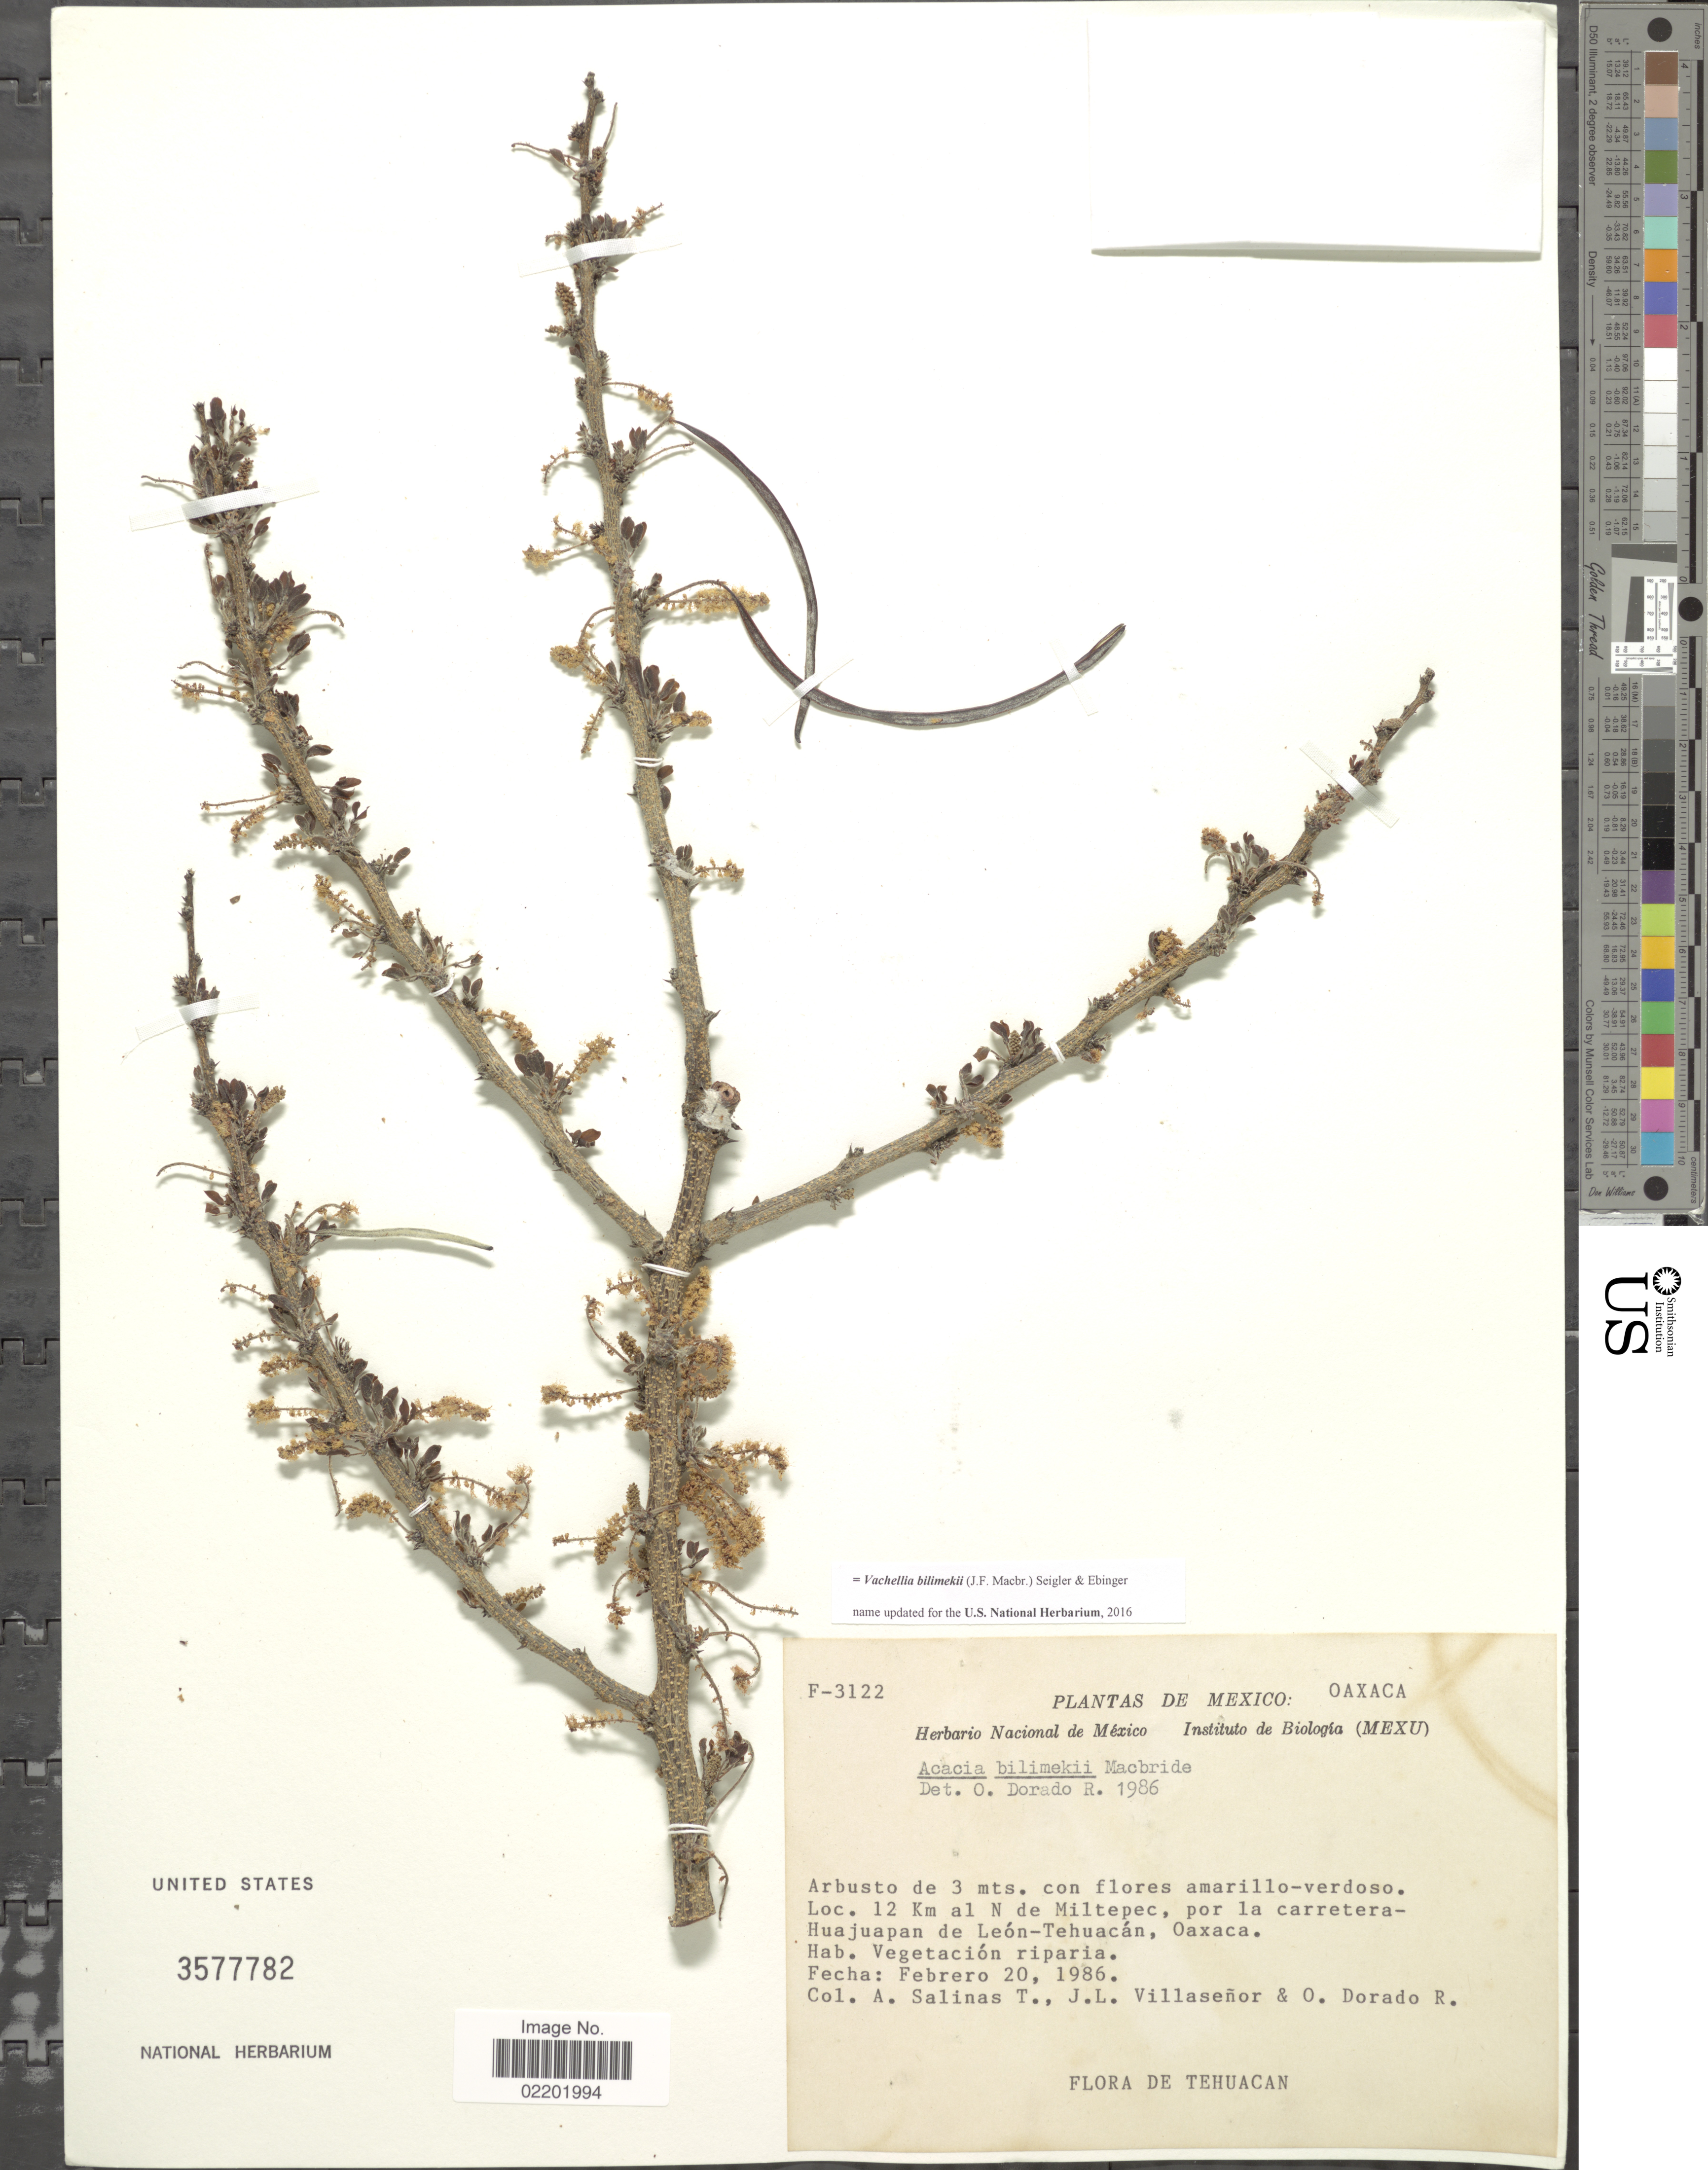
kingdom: Plantae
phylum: Tracheophyta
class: Magnoliopsida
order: Fabales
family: Fabaceae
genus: Vachellia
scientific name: Vachellia bilimekii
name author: (J.F. Macbr.) Seigler & Ebinger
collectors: A. Salinas T., J. Villaseñor R. & O. R. Dorado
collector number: F-3122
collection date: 1986-02-20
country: Mexico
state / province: Oaxaca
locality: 12 km al N de Miltepec, por la carretera Huajuapan de Leon-Tehuacan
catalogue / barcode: US 3577782